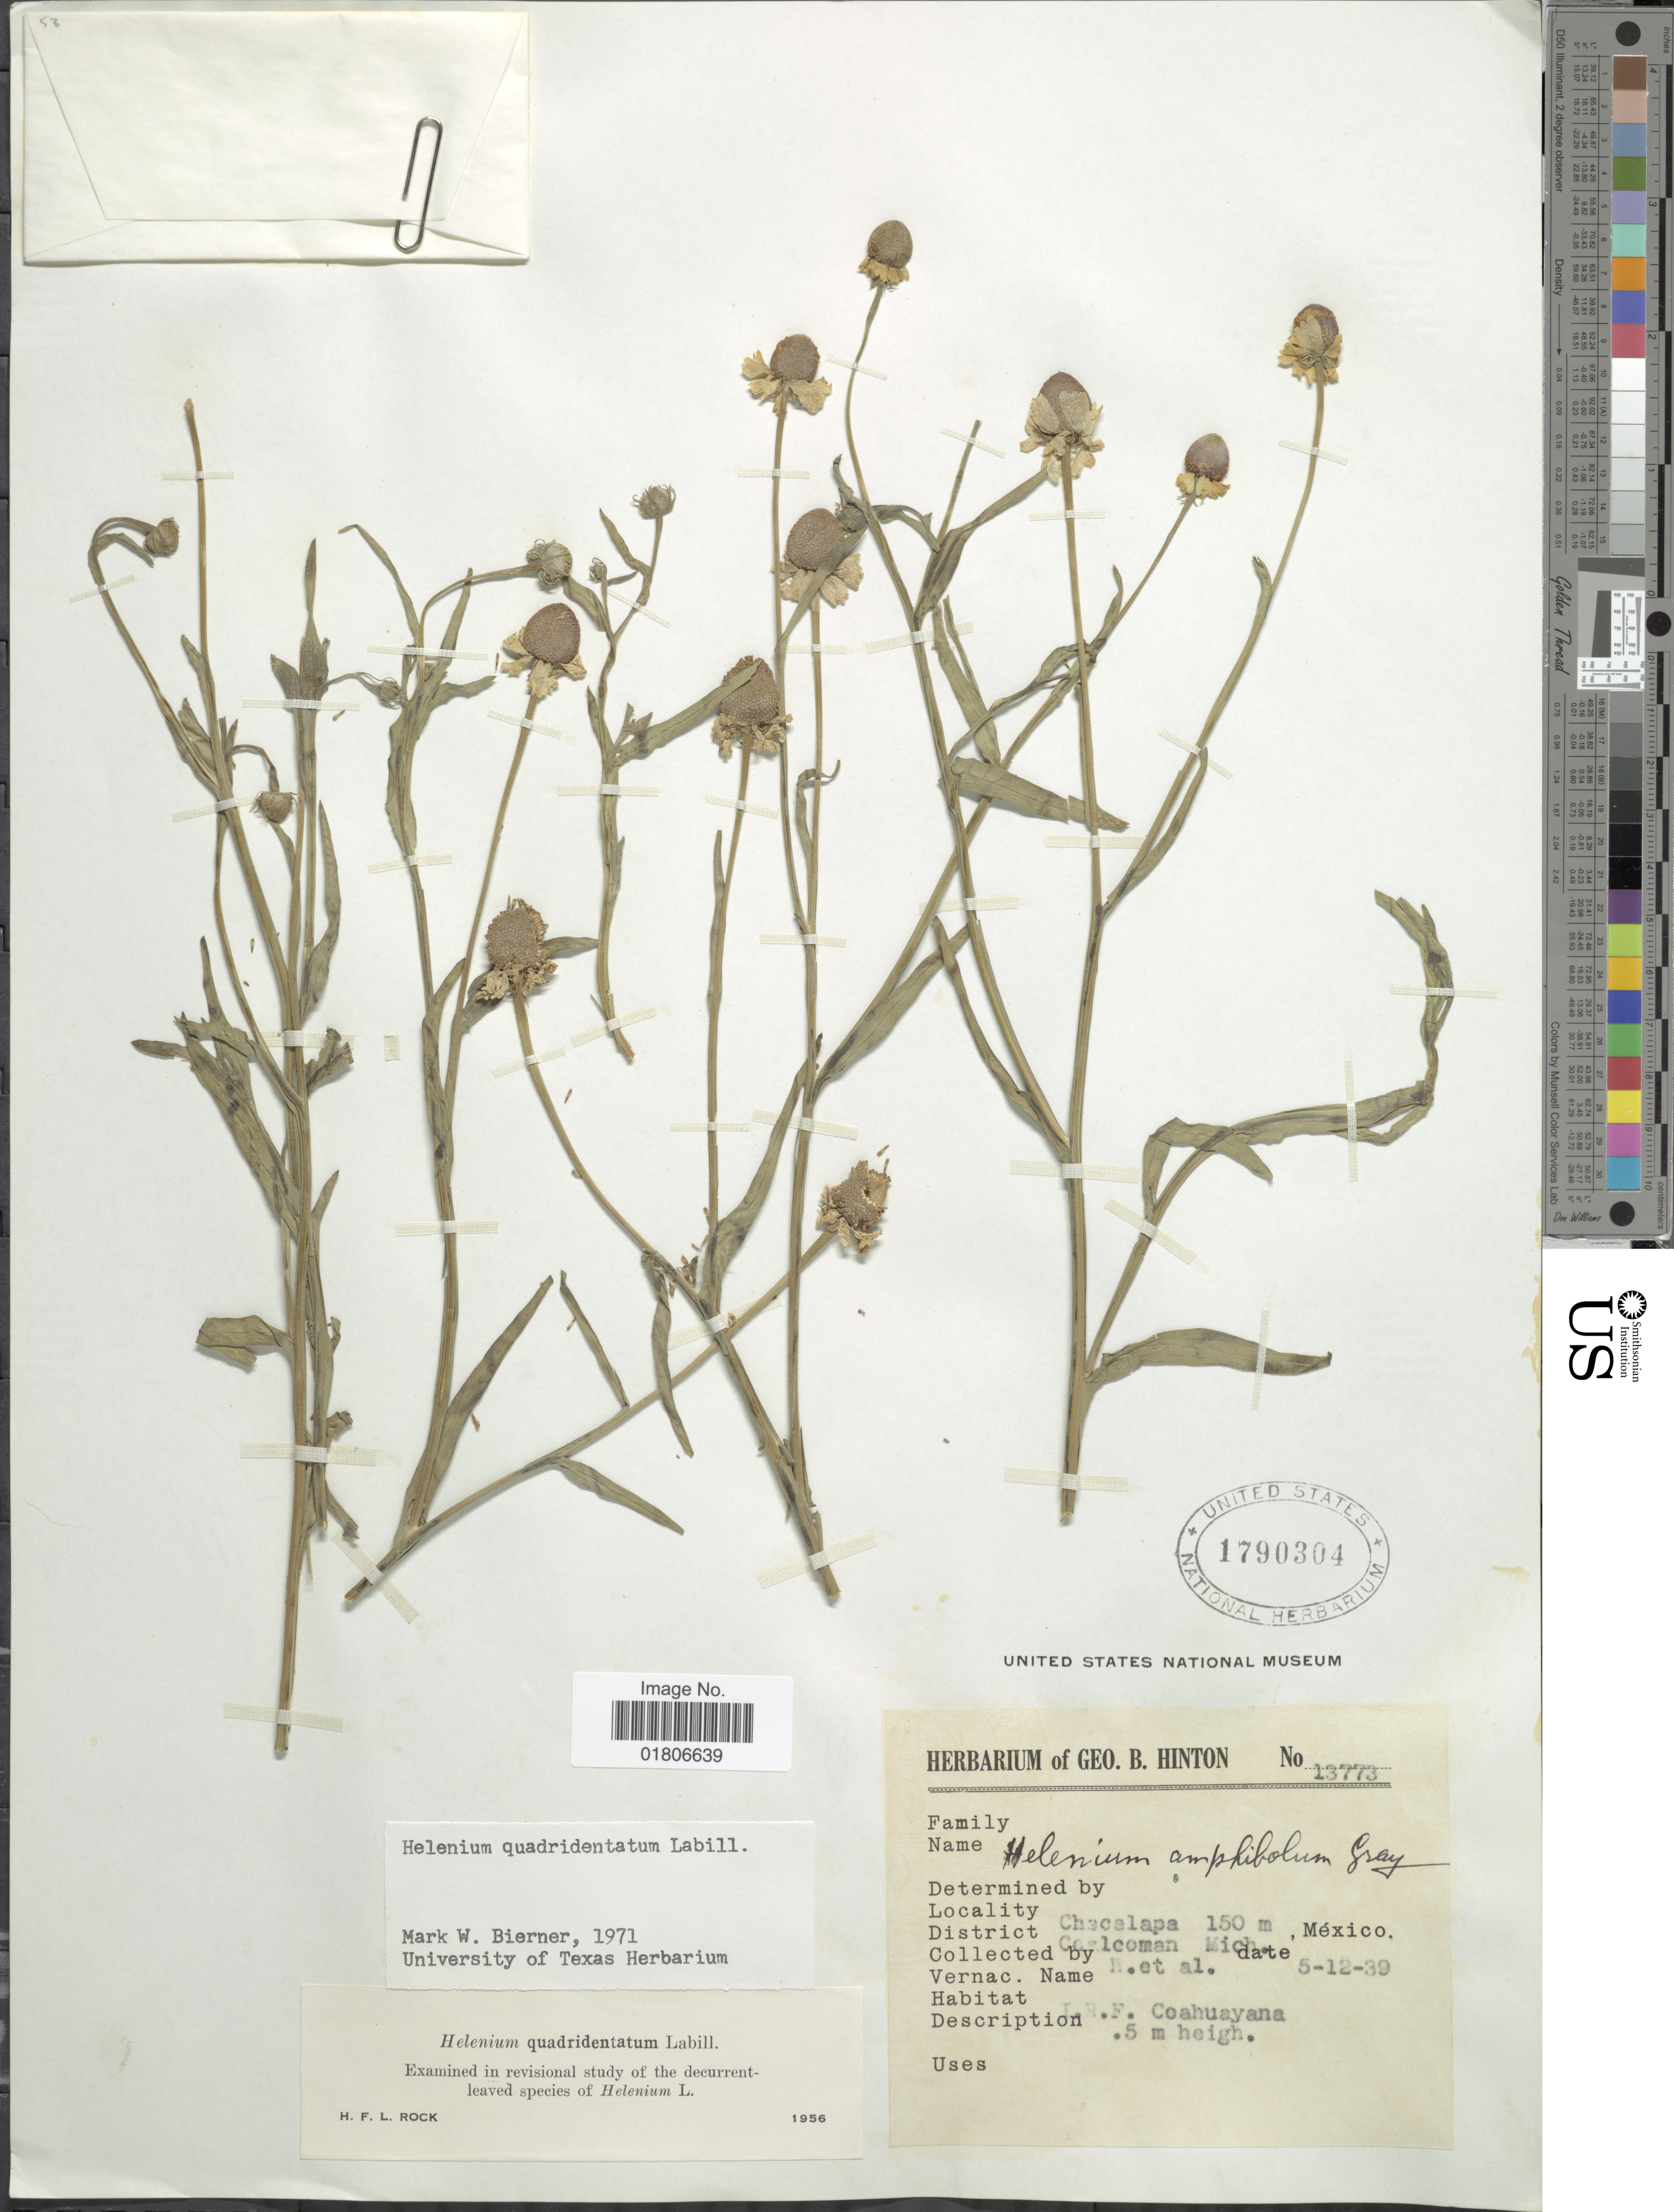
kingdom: Plantae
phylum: Tracheophyta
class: Magnoliopsida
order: Asterales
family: Asteraceae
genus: Helenium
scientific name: Helenium quadridentatum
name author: Labill.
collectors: G. B. Hinton & et al.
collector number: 13773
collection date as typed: Transcribed d/m/y: 12/5/39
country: Mexico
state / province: Michoacán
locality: District Coalcoman. Chacalapa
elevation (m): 150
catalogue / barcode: US 1790304